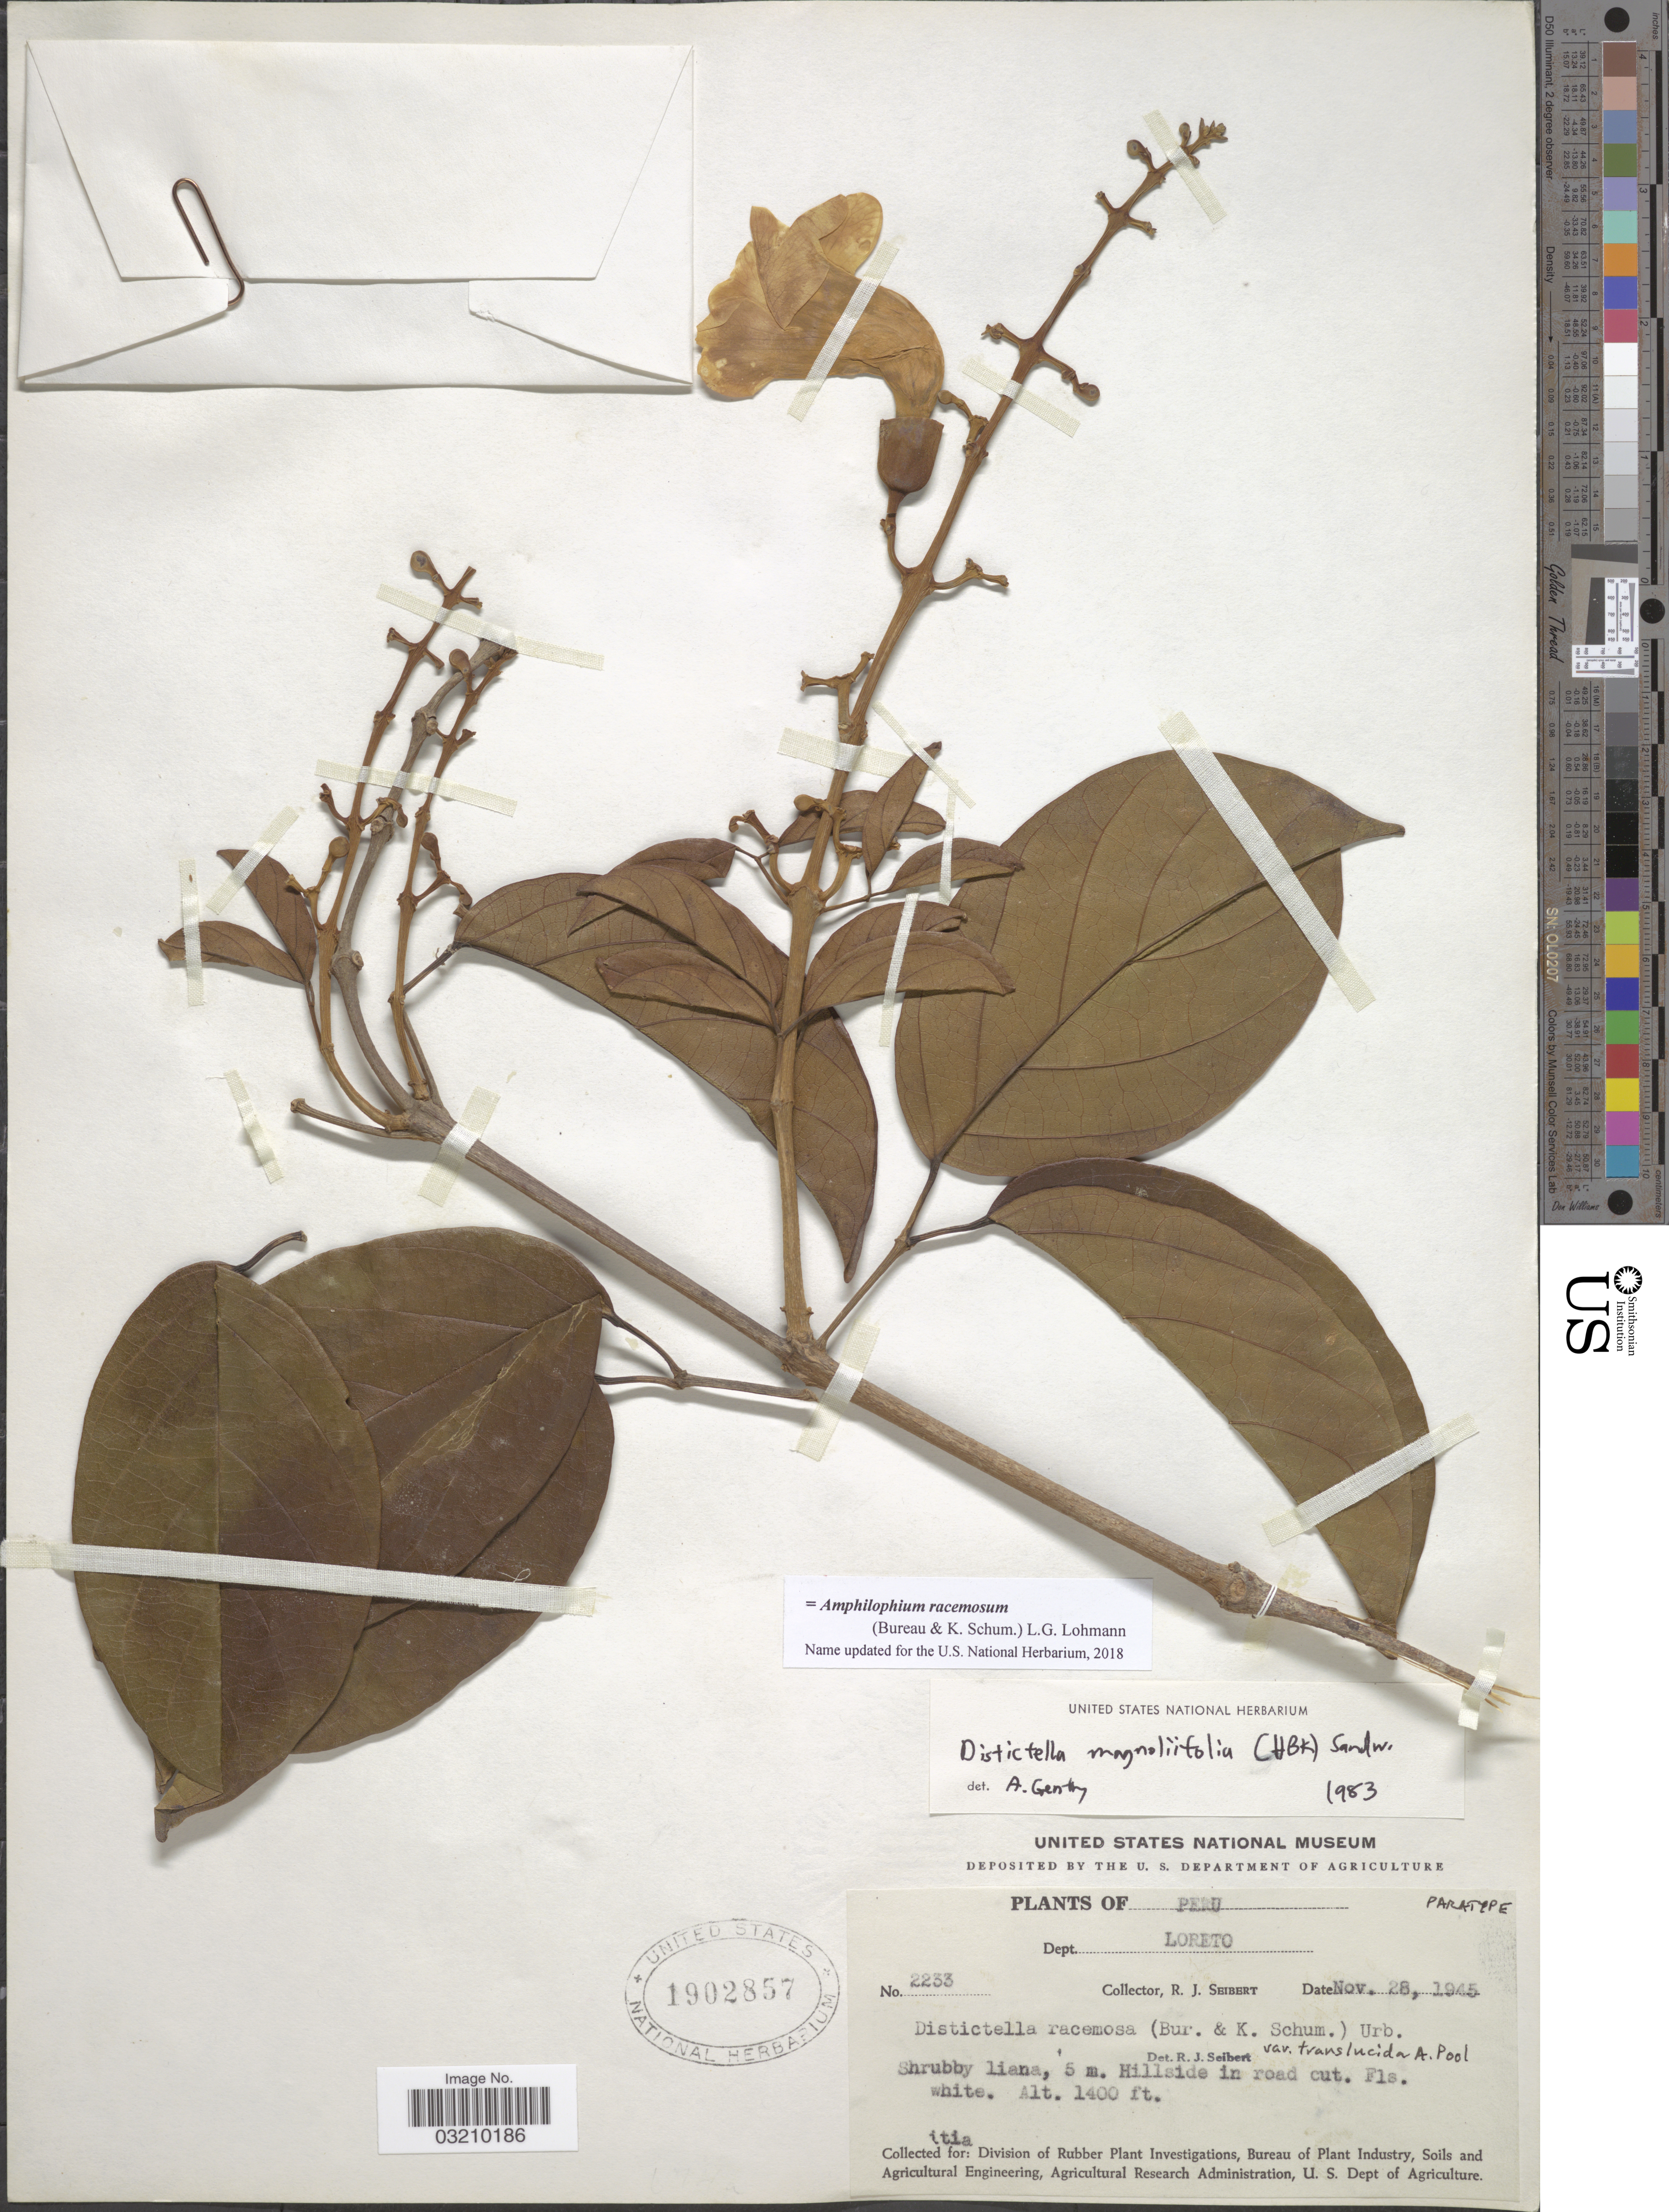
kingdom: Plantae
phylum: Tracheophyta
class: Magnoliopsida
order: Lamiales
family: Bignoniaceae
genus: Amphilophium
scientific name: Amphilophium racemosum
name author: (Bureau & K. Schum.) L.G. Lohmann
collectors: R. J. Seibert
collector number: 2233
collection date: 1945-11-28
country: Peru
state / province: Loreto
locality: Dept. Loreto.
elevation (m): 427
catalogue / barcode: US 1902857